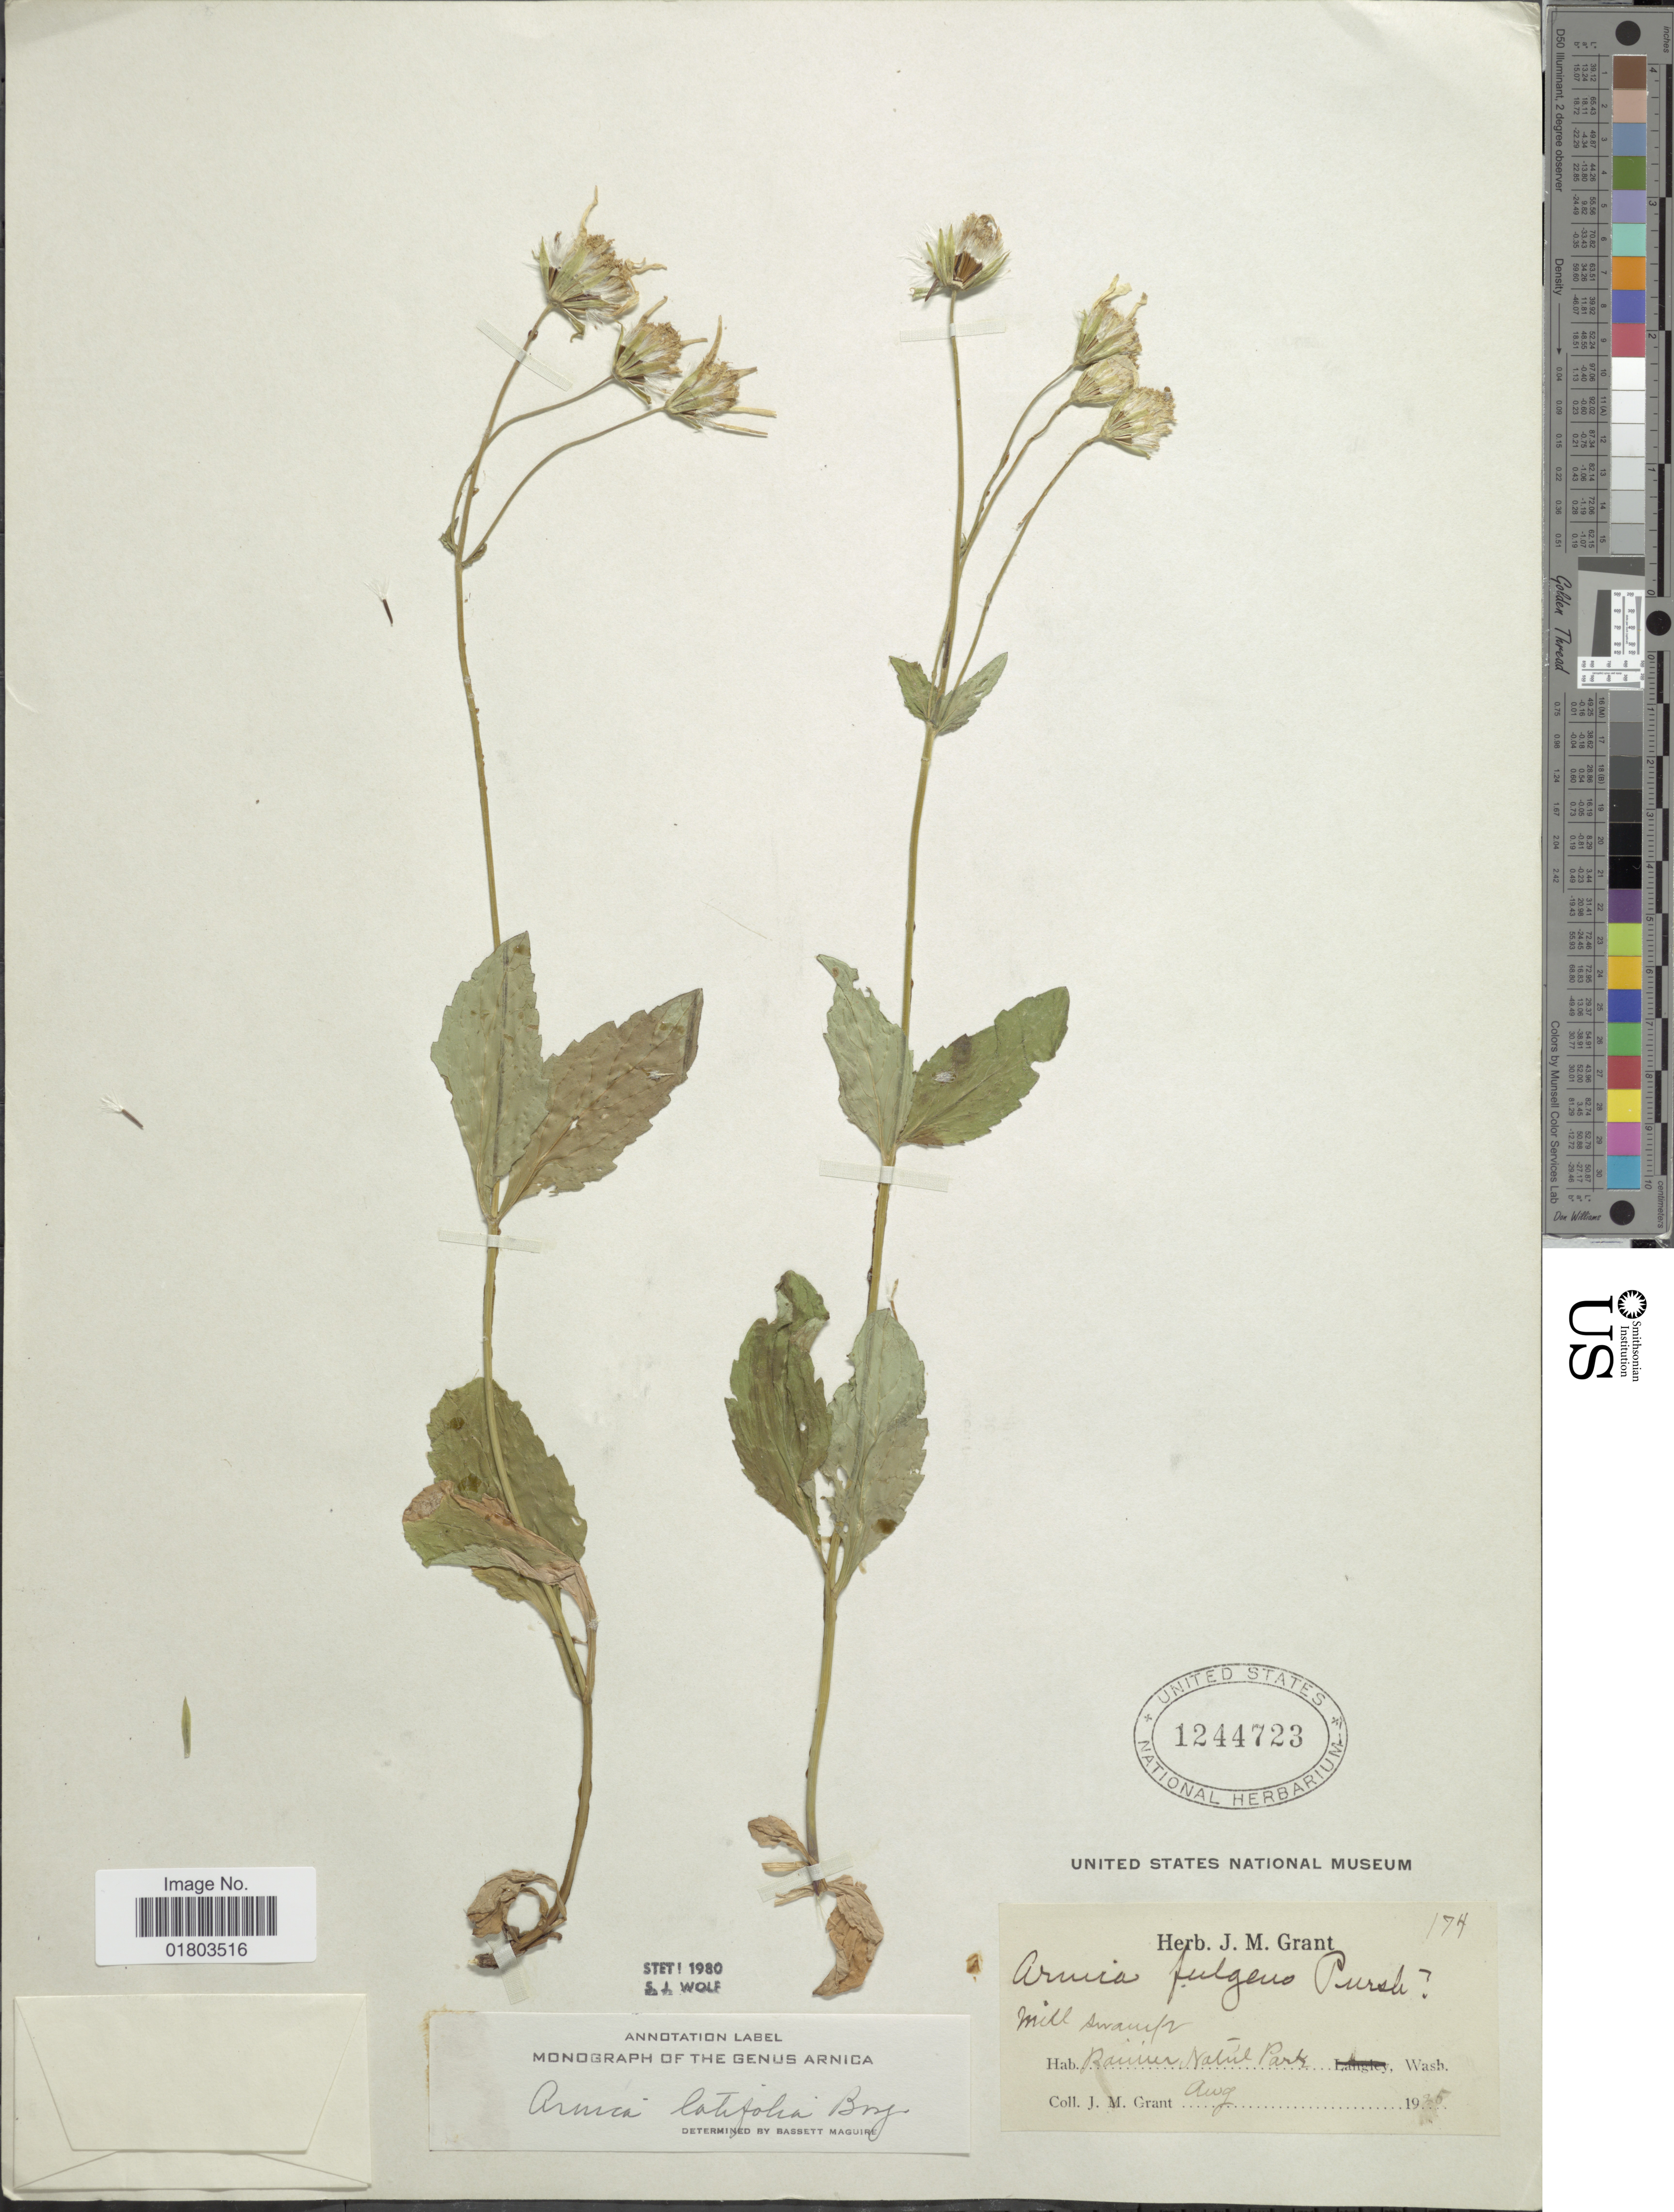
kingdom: Plantae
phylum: Tracheophyta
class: Magnoliopsida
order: Asterales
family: Asteraceae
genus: Arnica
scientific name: Arnica latifolia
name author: Bong.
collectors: J. M. Grant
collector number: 174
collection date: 1935-08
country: United States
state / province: Washington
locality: Mill swamp, Rainier Nature Park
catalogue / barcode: US 1244723